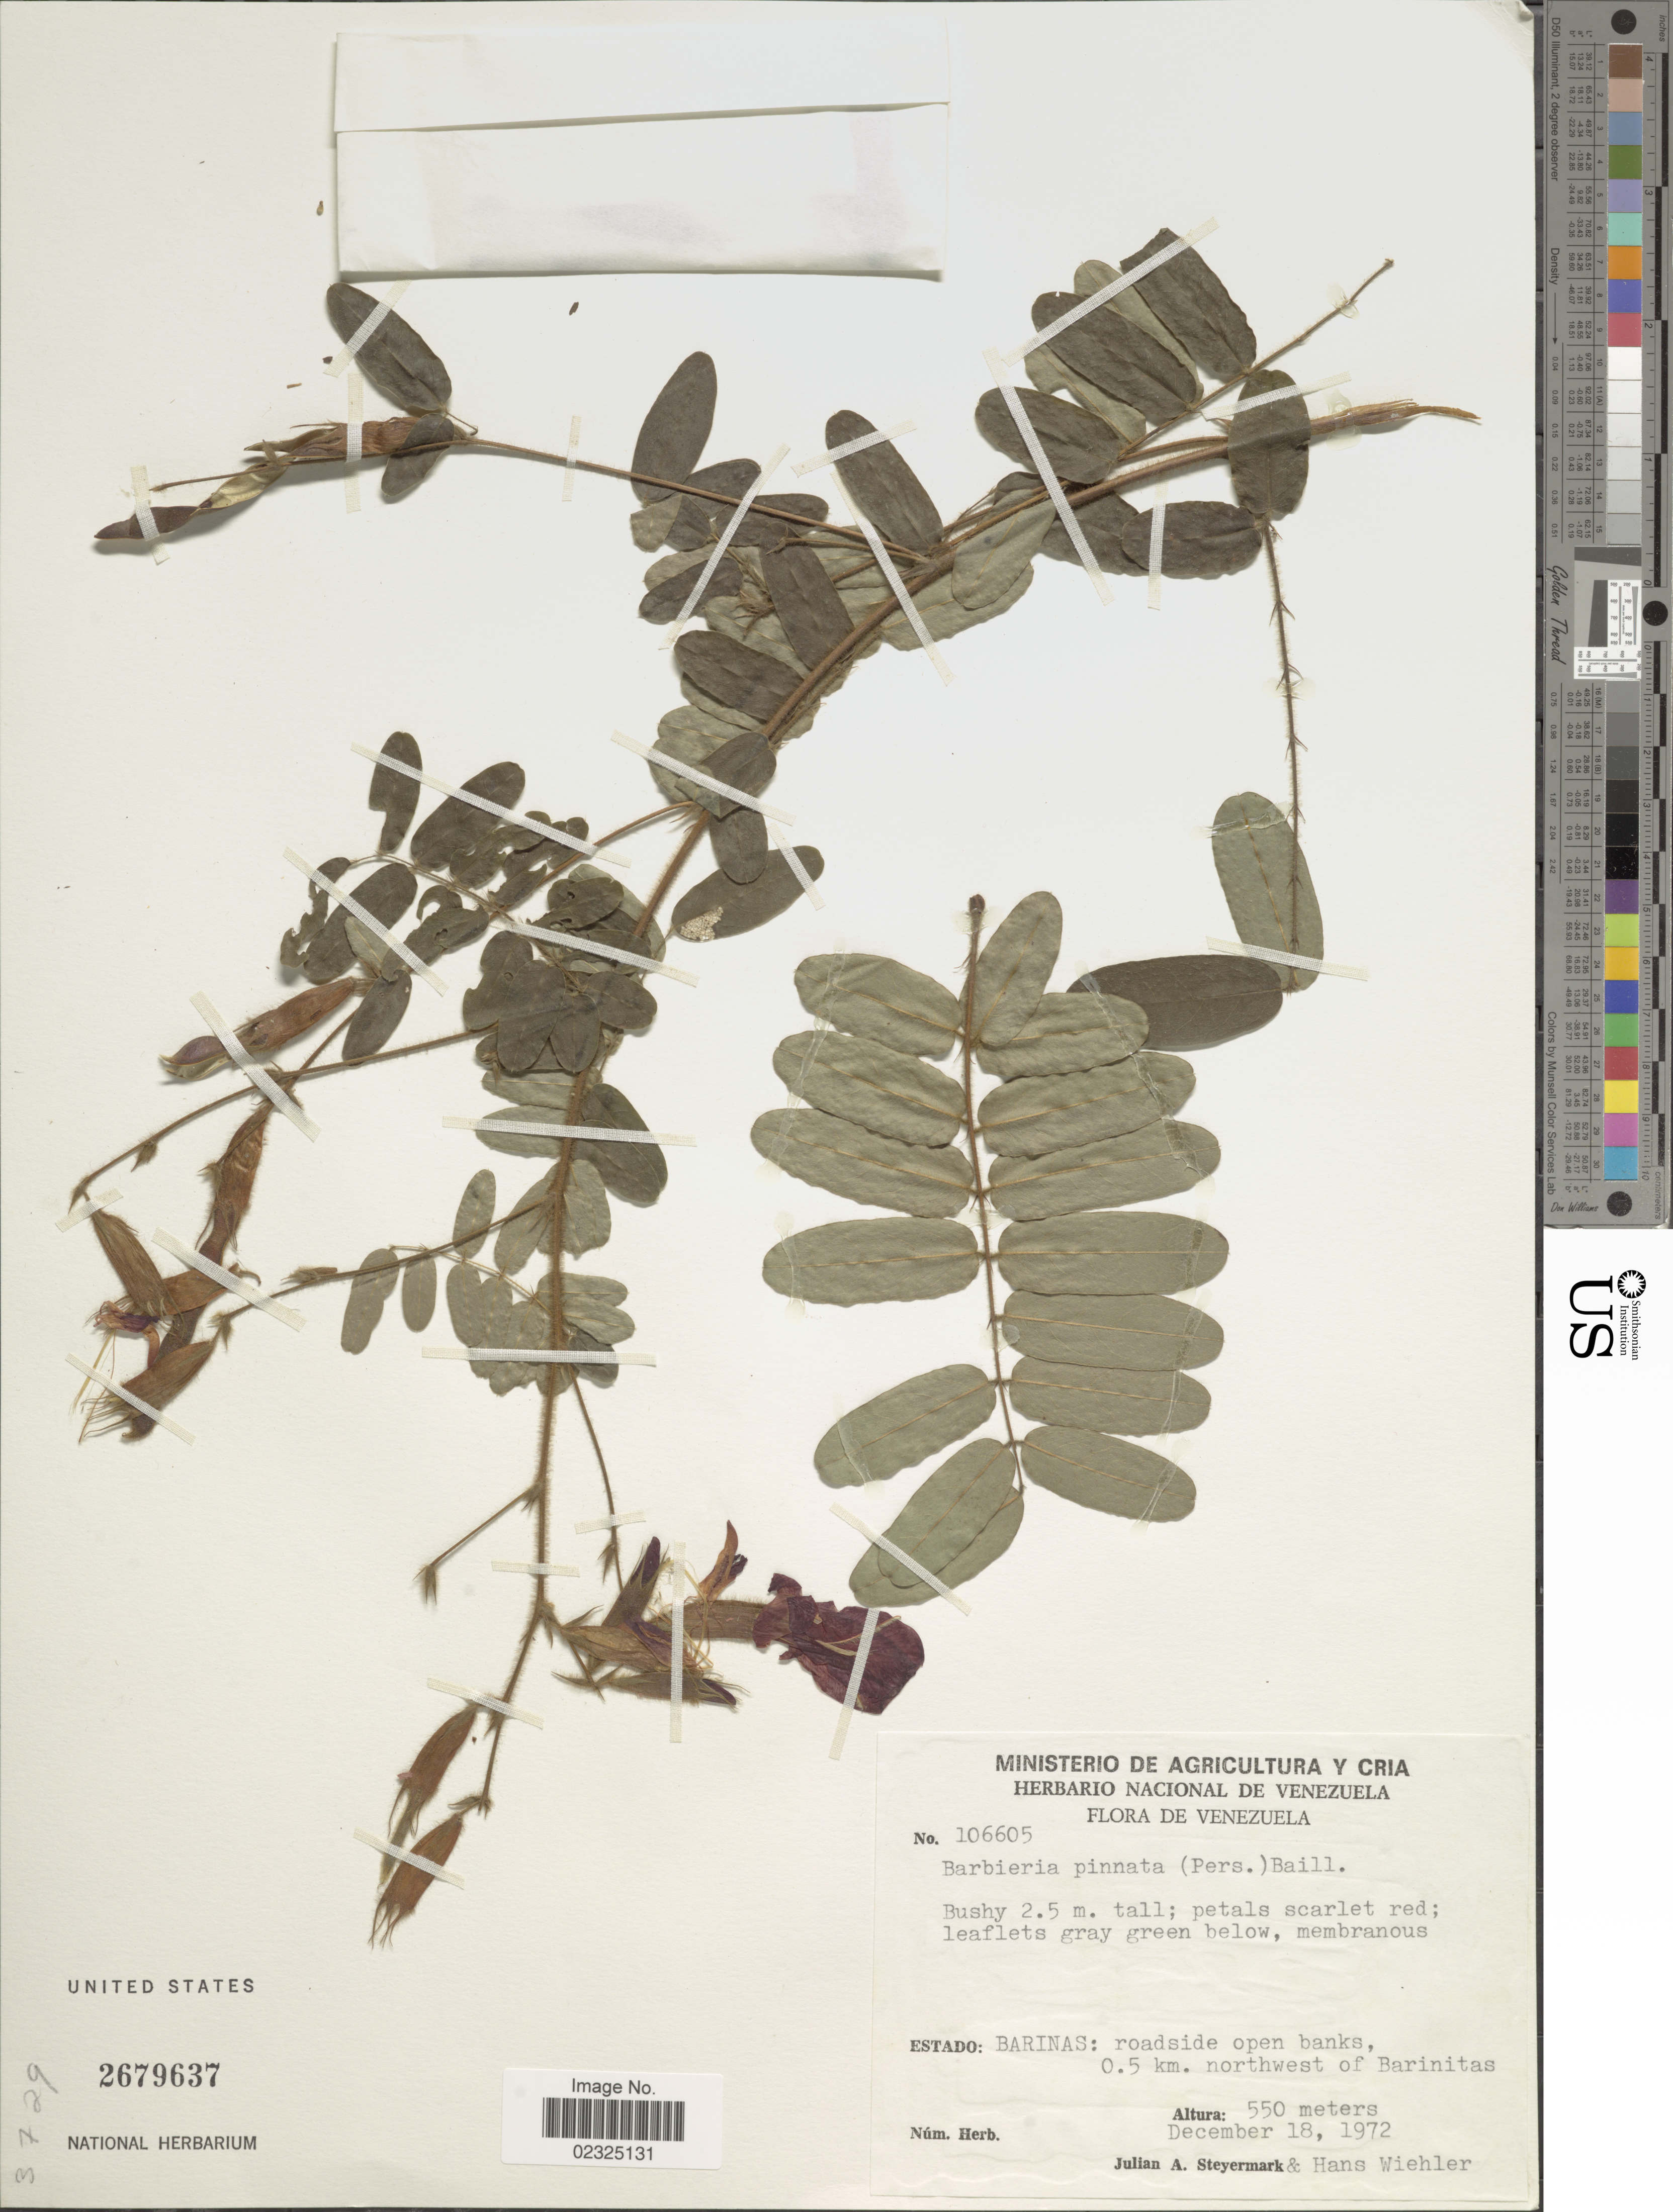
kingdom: Plantae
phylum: Tracheophyta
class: Magnoliopsida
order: Fabales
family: Fabaceae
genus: Barbieria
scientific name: Barbieria sp.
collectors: J. Steyermark & H. J. Wiehler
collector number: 106605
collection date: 1972-12-18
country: Venezuela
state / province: Barinas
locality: Roadside open banks, 0.5 km. northwest of Barinitas.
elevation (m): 550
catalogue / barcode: US 2679637